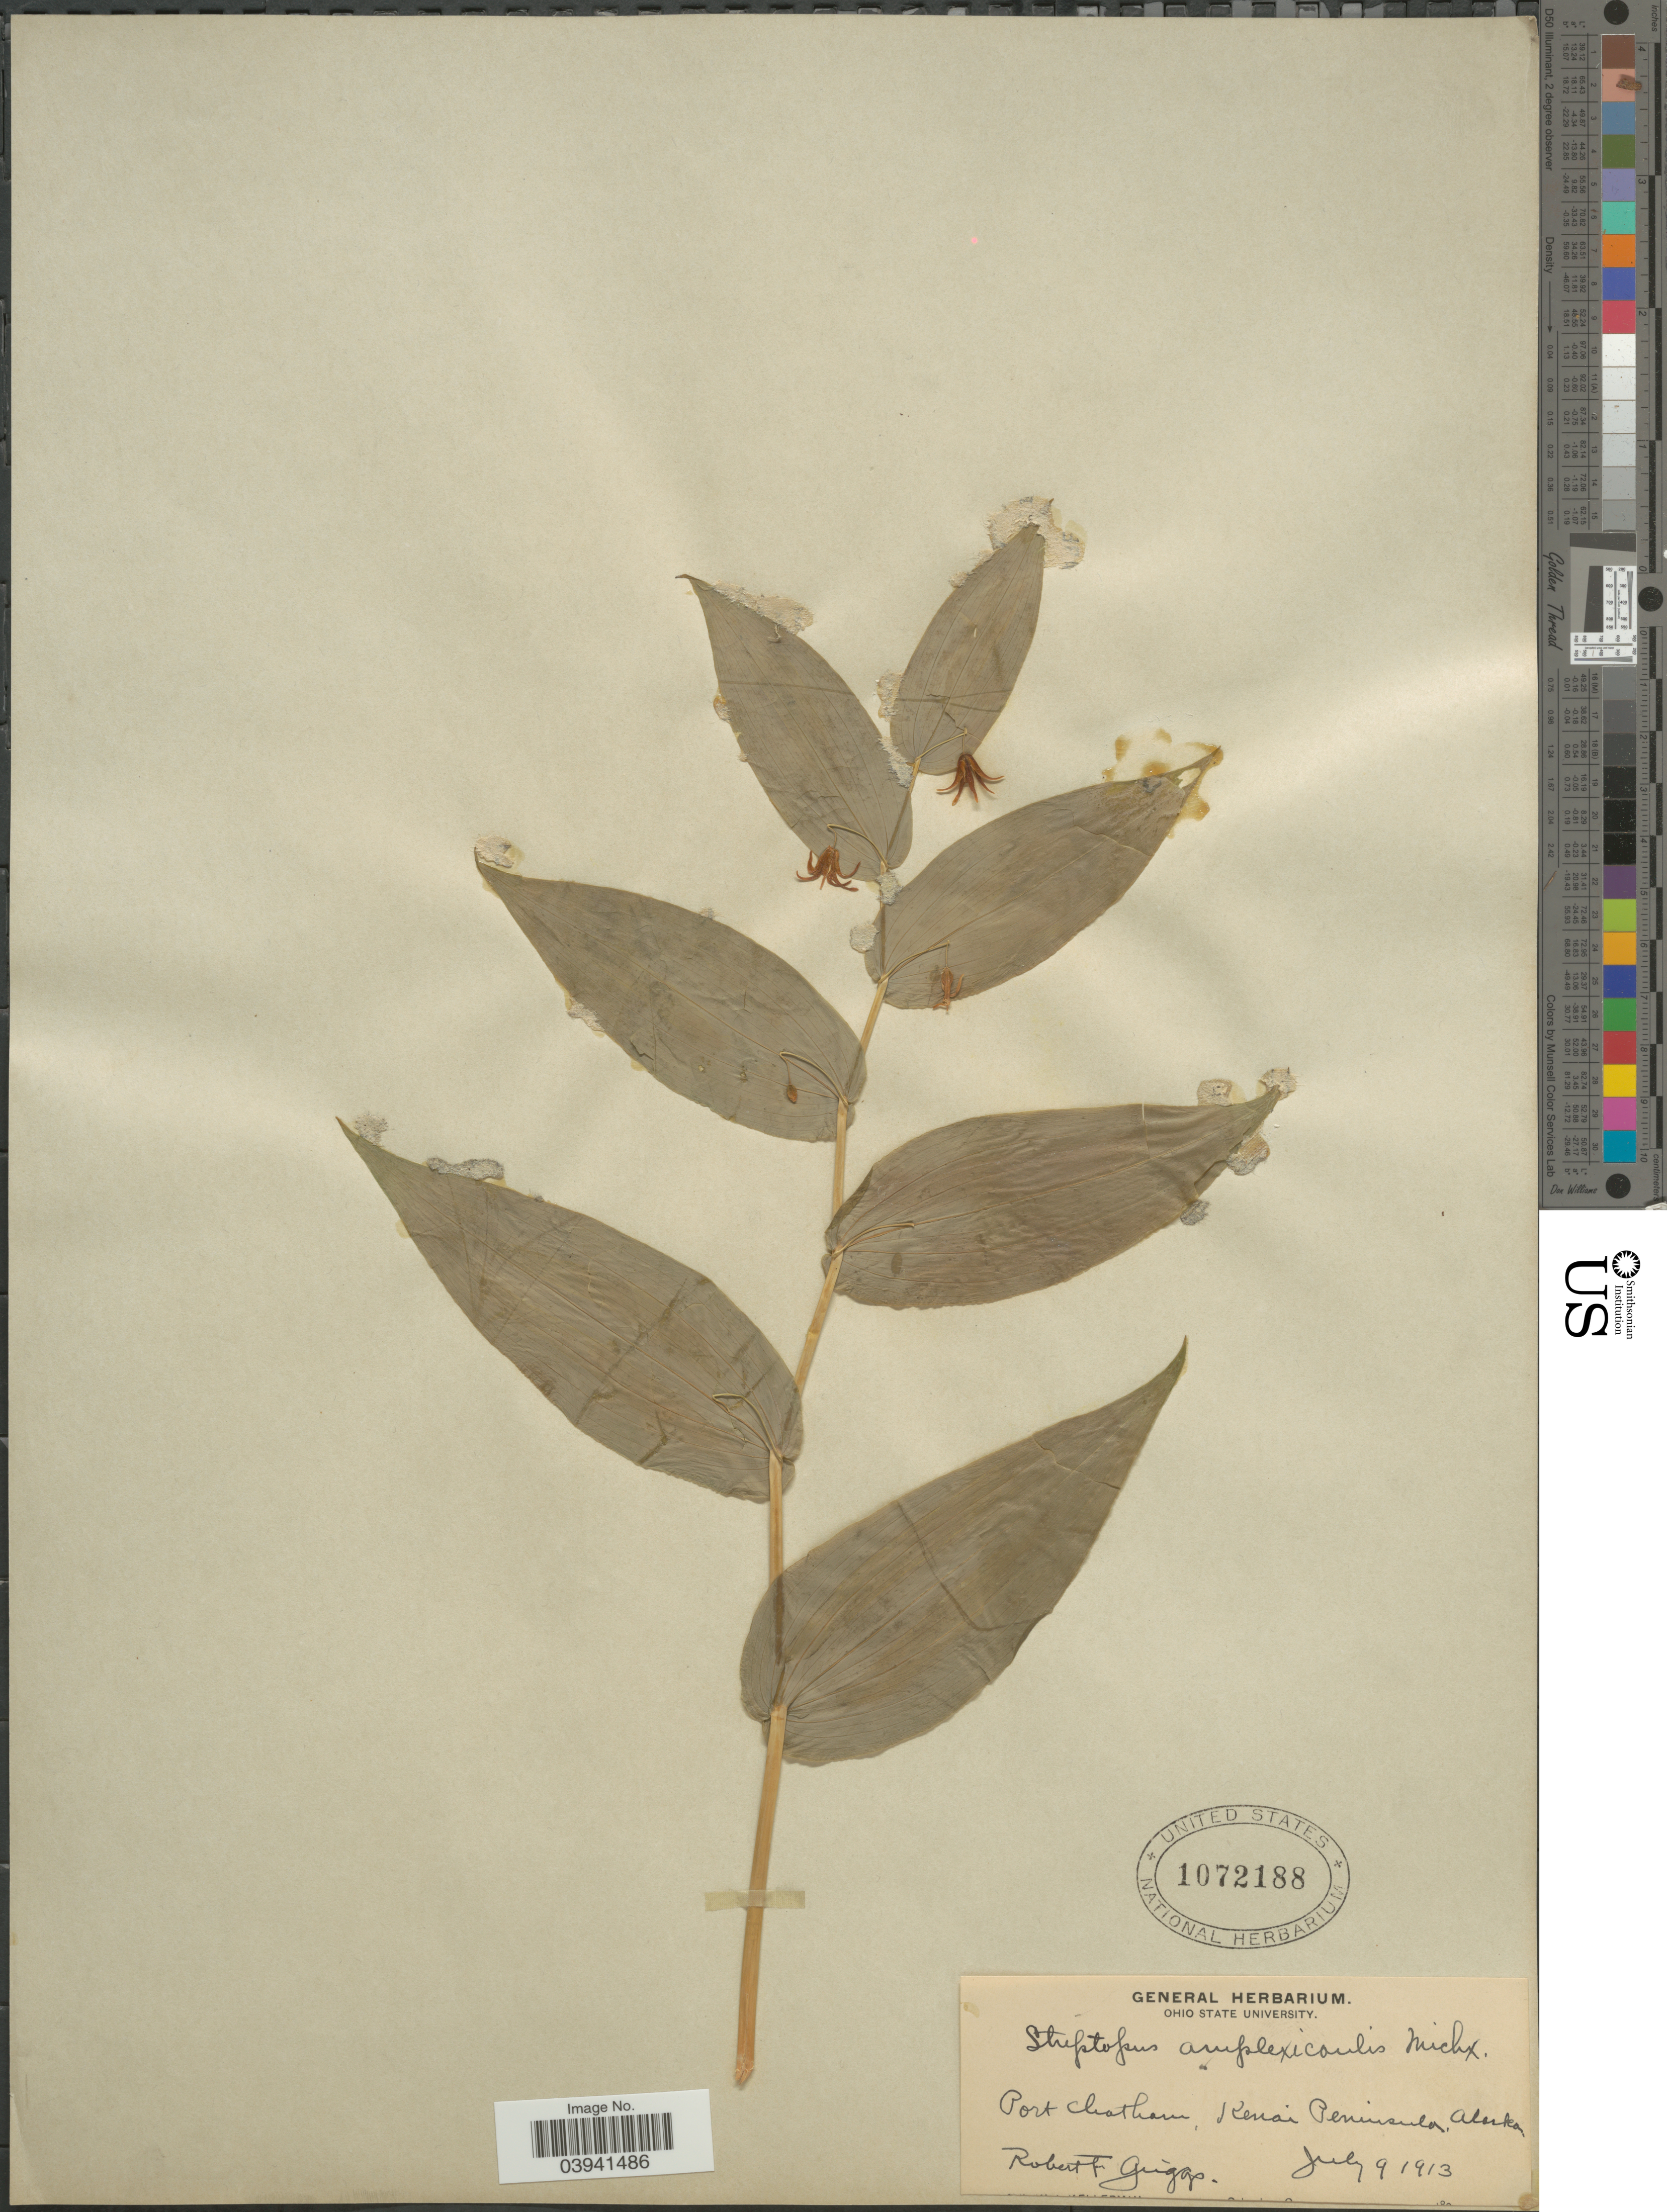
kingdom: Plantae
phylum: Tracheophyta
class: Liliopsida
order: Liliales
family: Liliaceae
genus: Streptopus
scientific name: Streptopus amplexifolius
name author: (L.) DC.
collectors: R. F. Griggs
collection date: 1913-07-09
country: United States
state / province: Alaska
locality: Port Chatham, Kenai Peninsula.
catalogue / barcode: US 1072188